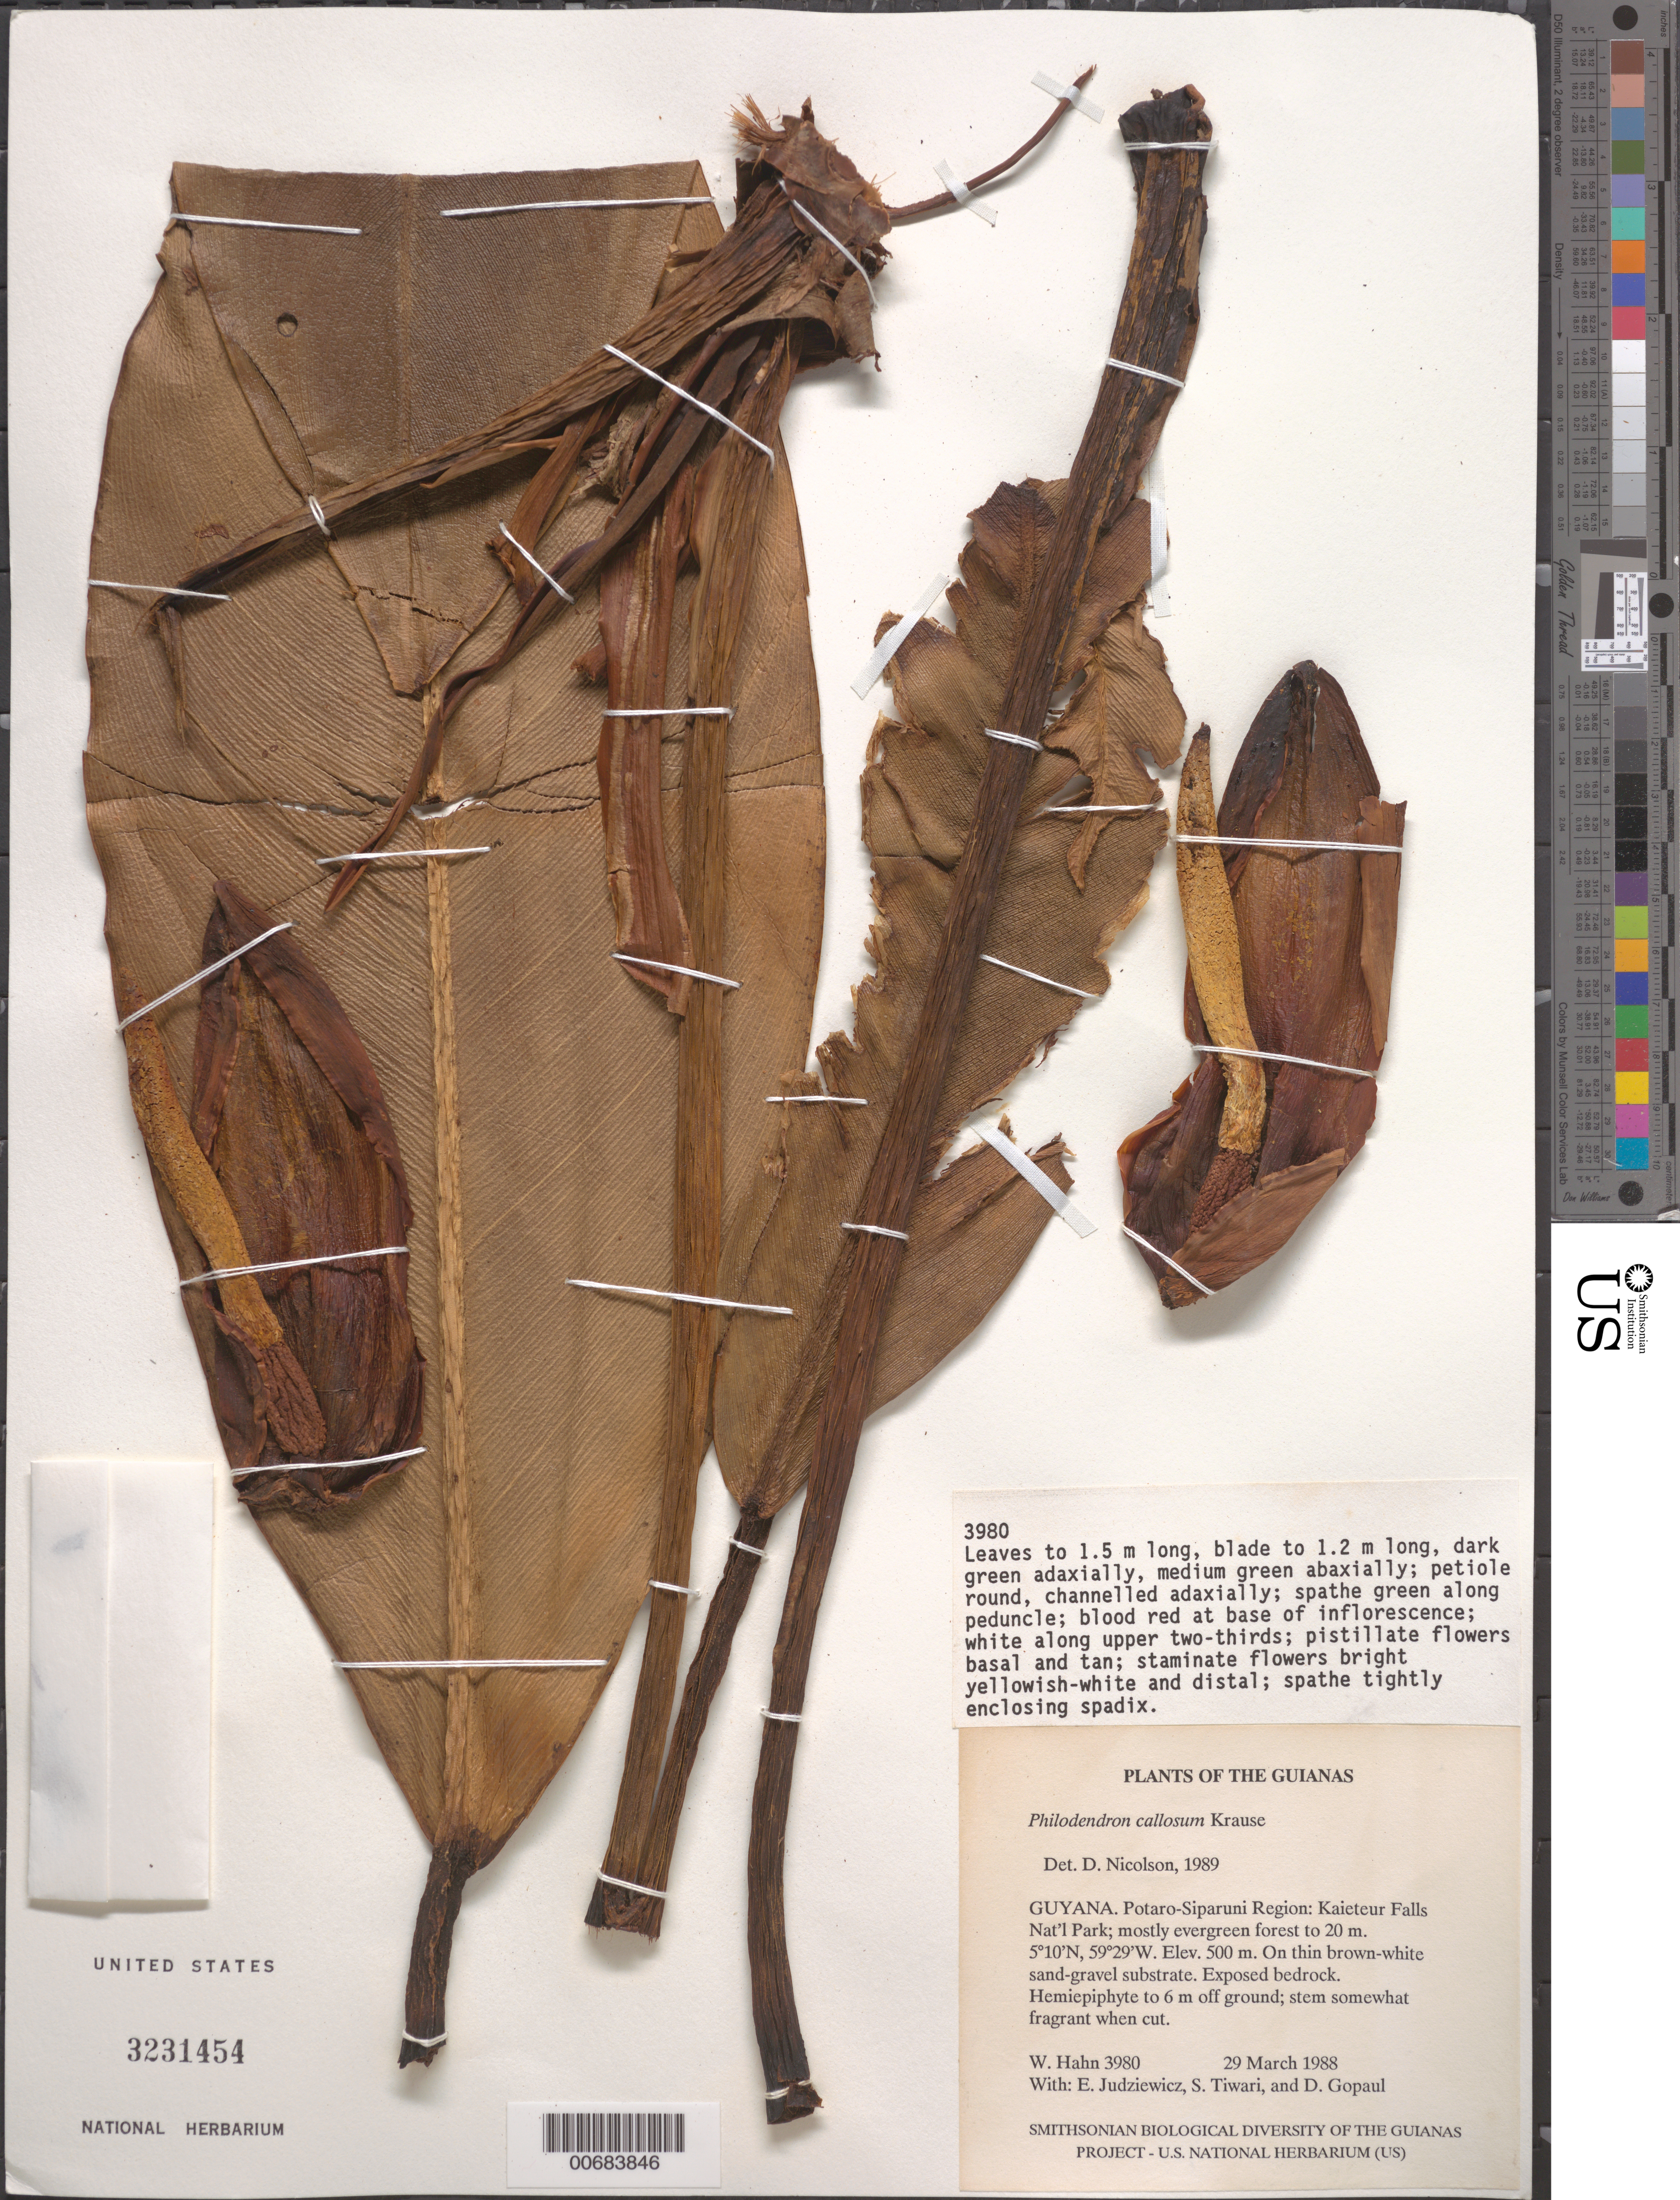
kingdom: Plantae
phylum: Tracheophyta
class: Liliopsida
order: Alismatales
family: Araceae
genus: Philodendron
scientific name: Philodendron callosum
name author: K. Krause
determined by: Nicolson, Dan H.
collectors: W. Hahn, E. J. Judziewicz, S. Tiwari & D. Gopaul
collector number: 3980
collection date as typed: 29 March 1988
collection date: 1988-03-29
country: Guyana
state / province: Potaro-Siparuni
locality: Kaieteur Falls National Park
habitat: Mostly evergreen forest to 20 m on thin brown-white sand-gravel substrate. Exposed bedrock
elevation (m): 500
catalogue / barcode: US 3231454